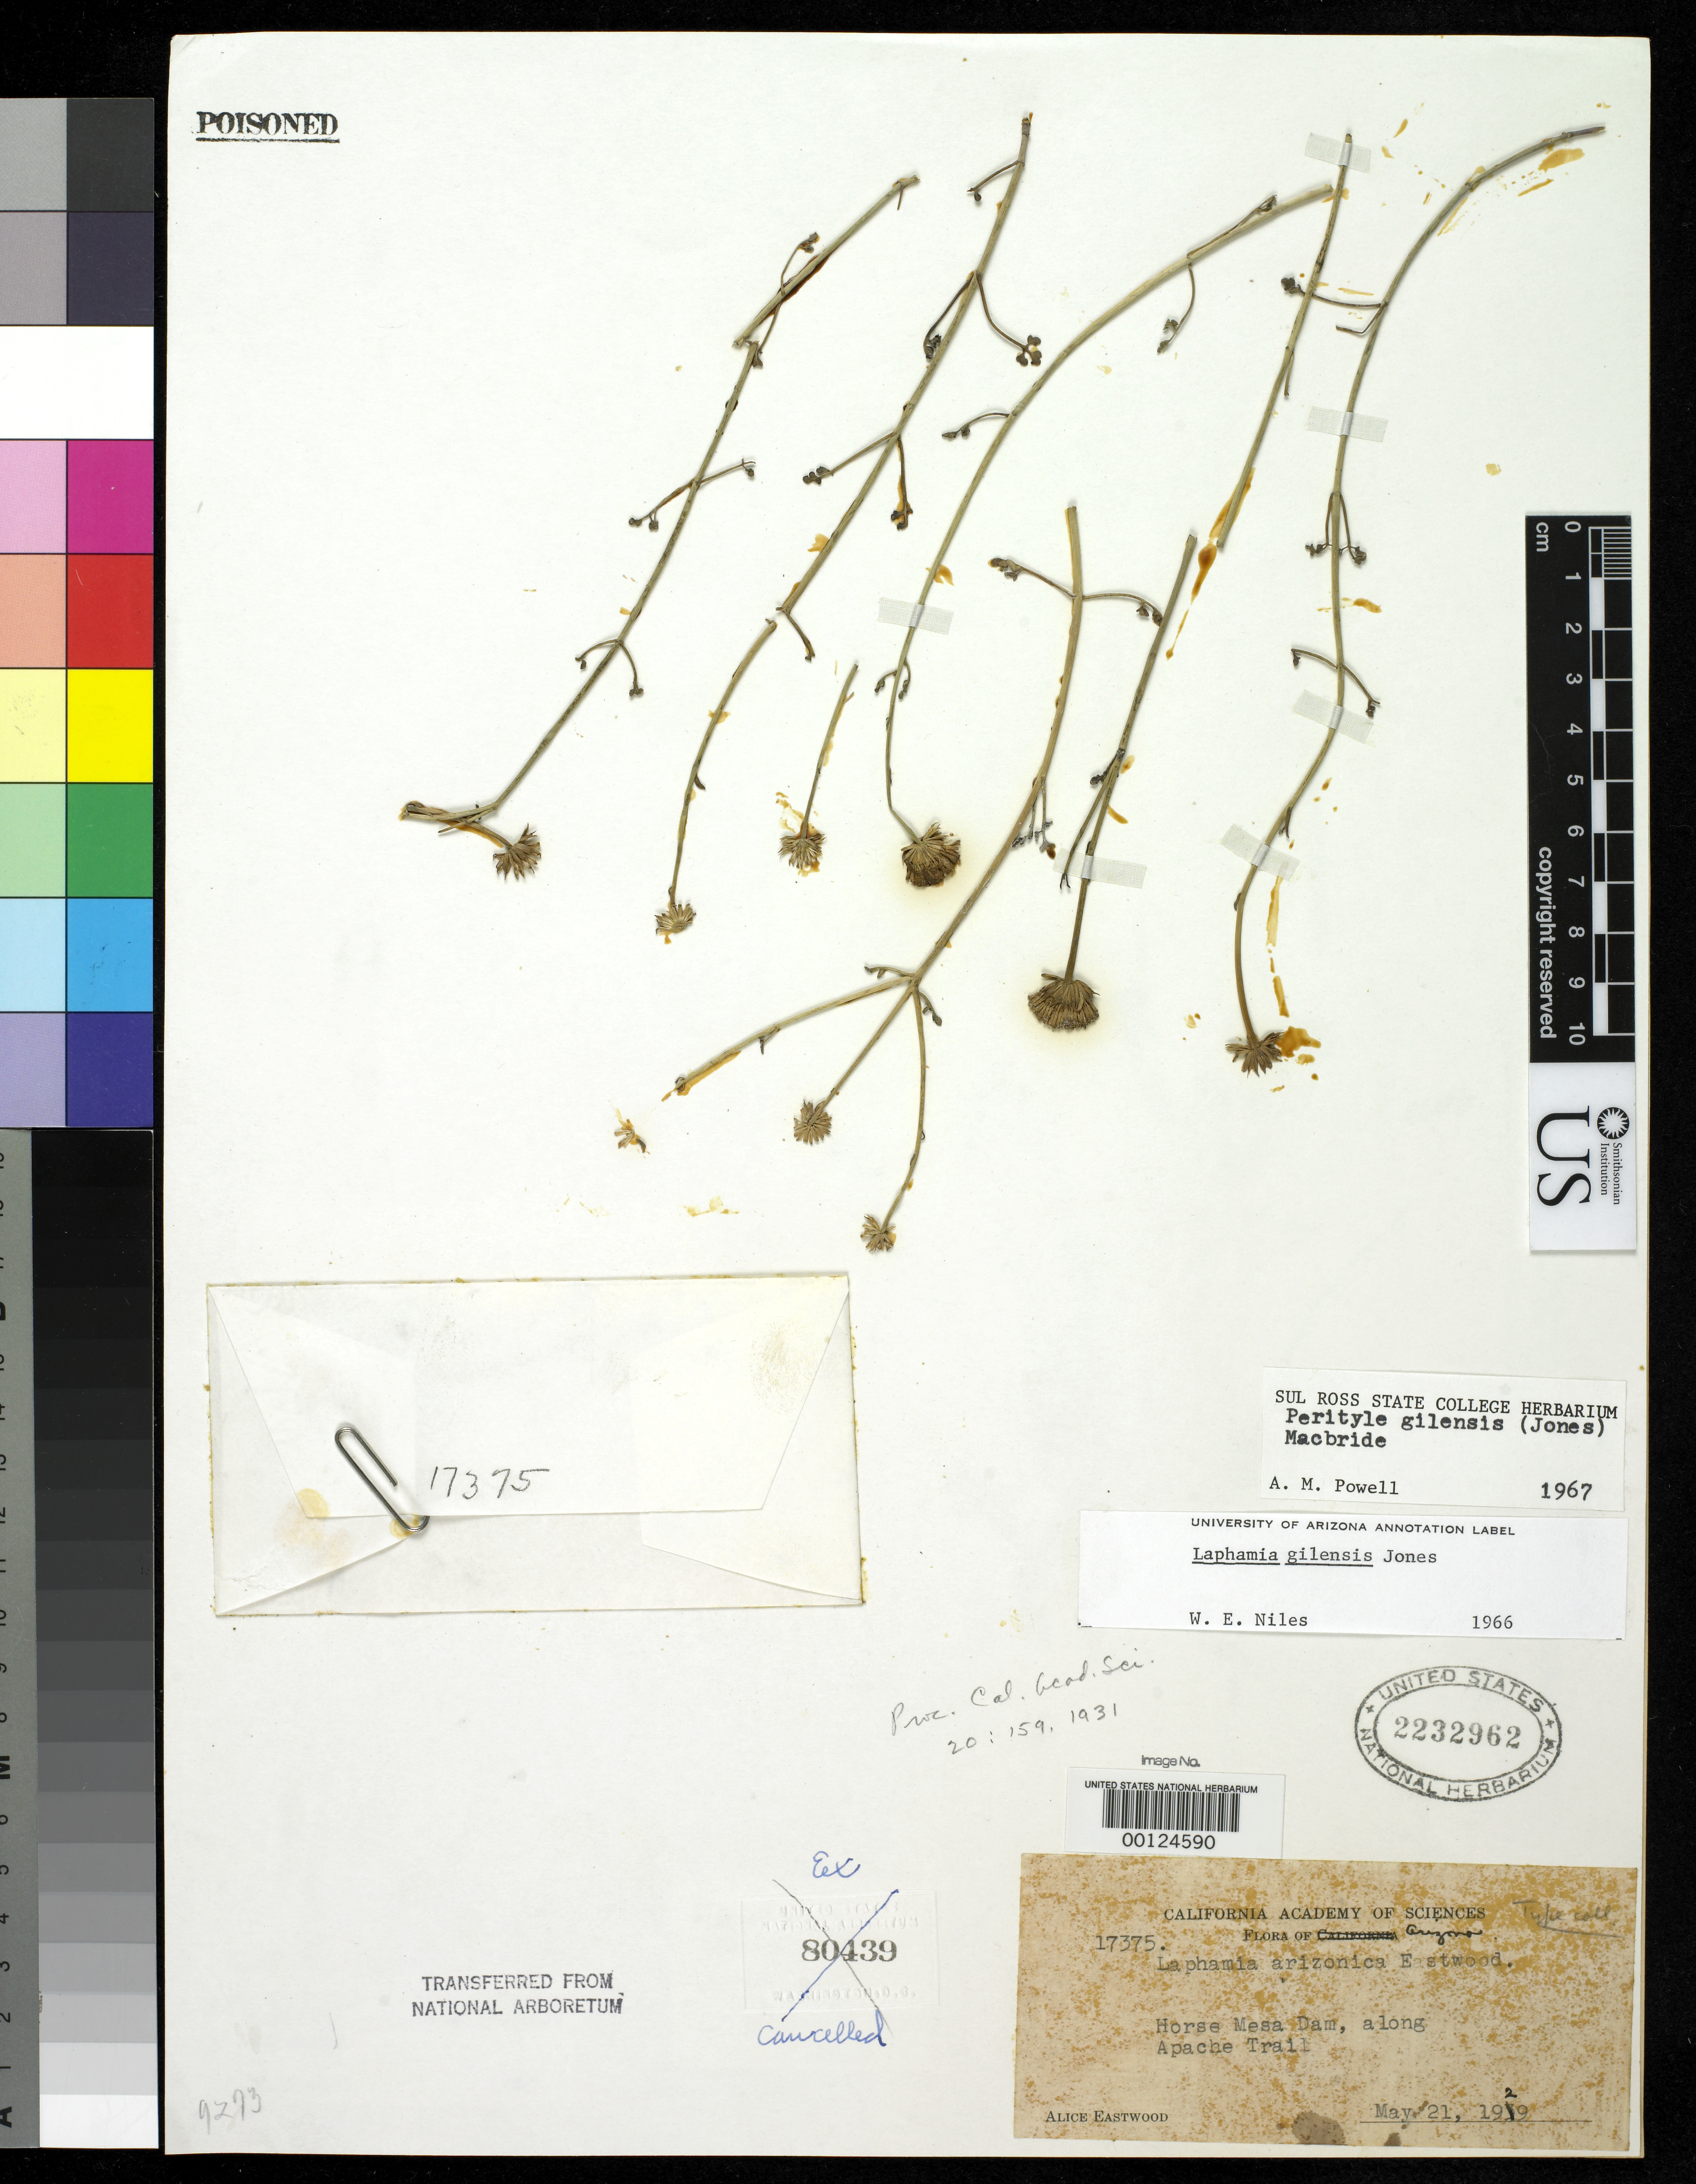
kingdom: Plantae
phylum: Tracheophyta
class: Magnoliopsida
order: Asterales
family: Asteraceae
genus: Laphamia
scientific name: Laphamia arizonica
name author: Eastw.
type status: Possible Isotype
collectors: A. Eastwood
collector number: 17375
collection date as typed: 21 May 1929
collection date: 1929-05-21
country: United States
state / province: Arizona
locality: Horse Mesa Dam, along Apache Trail.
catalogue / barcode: US 2232962